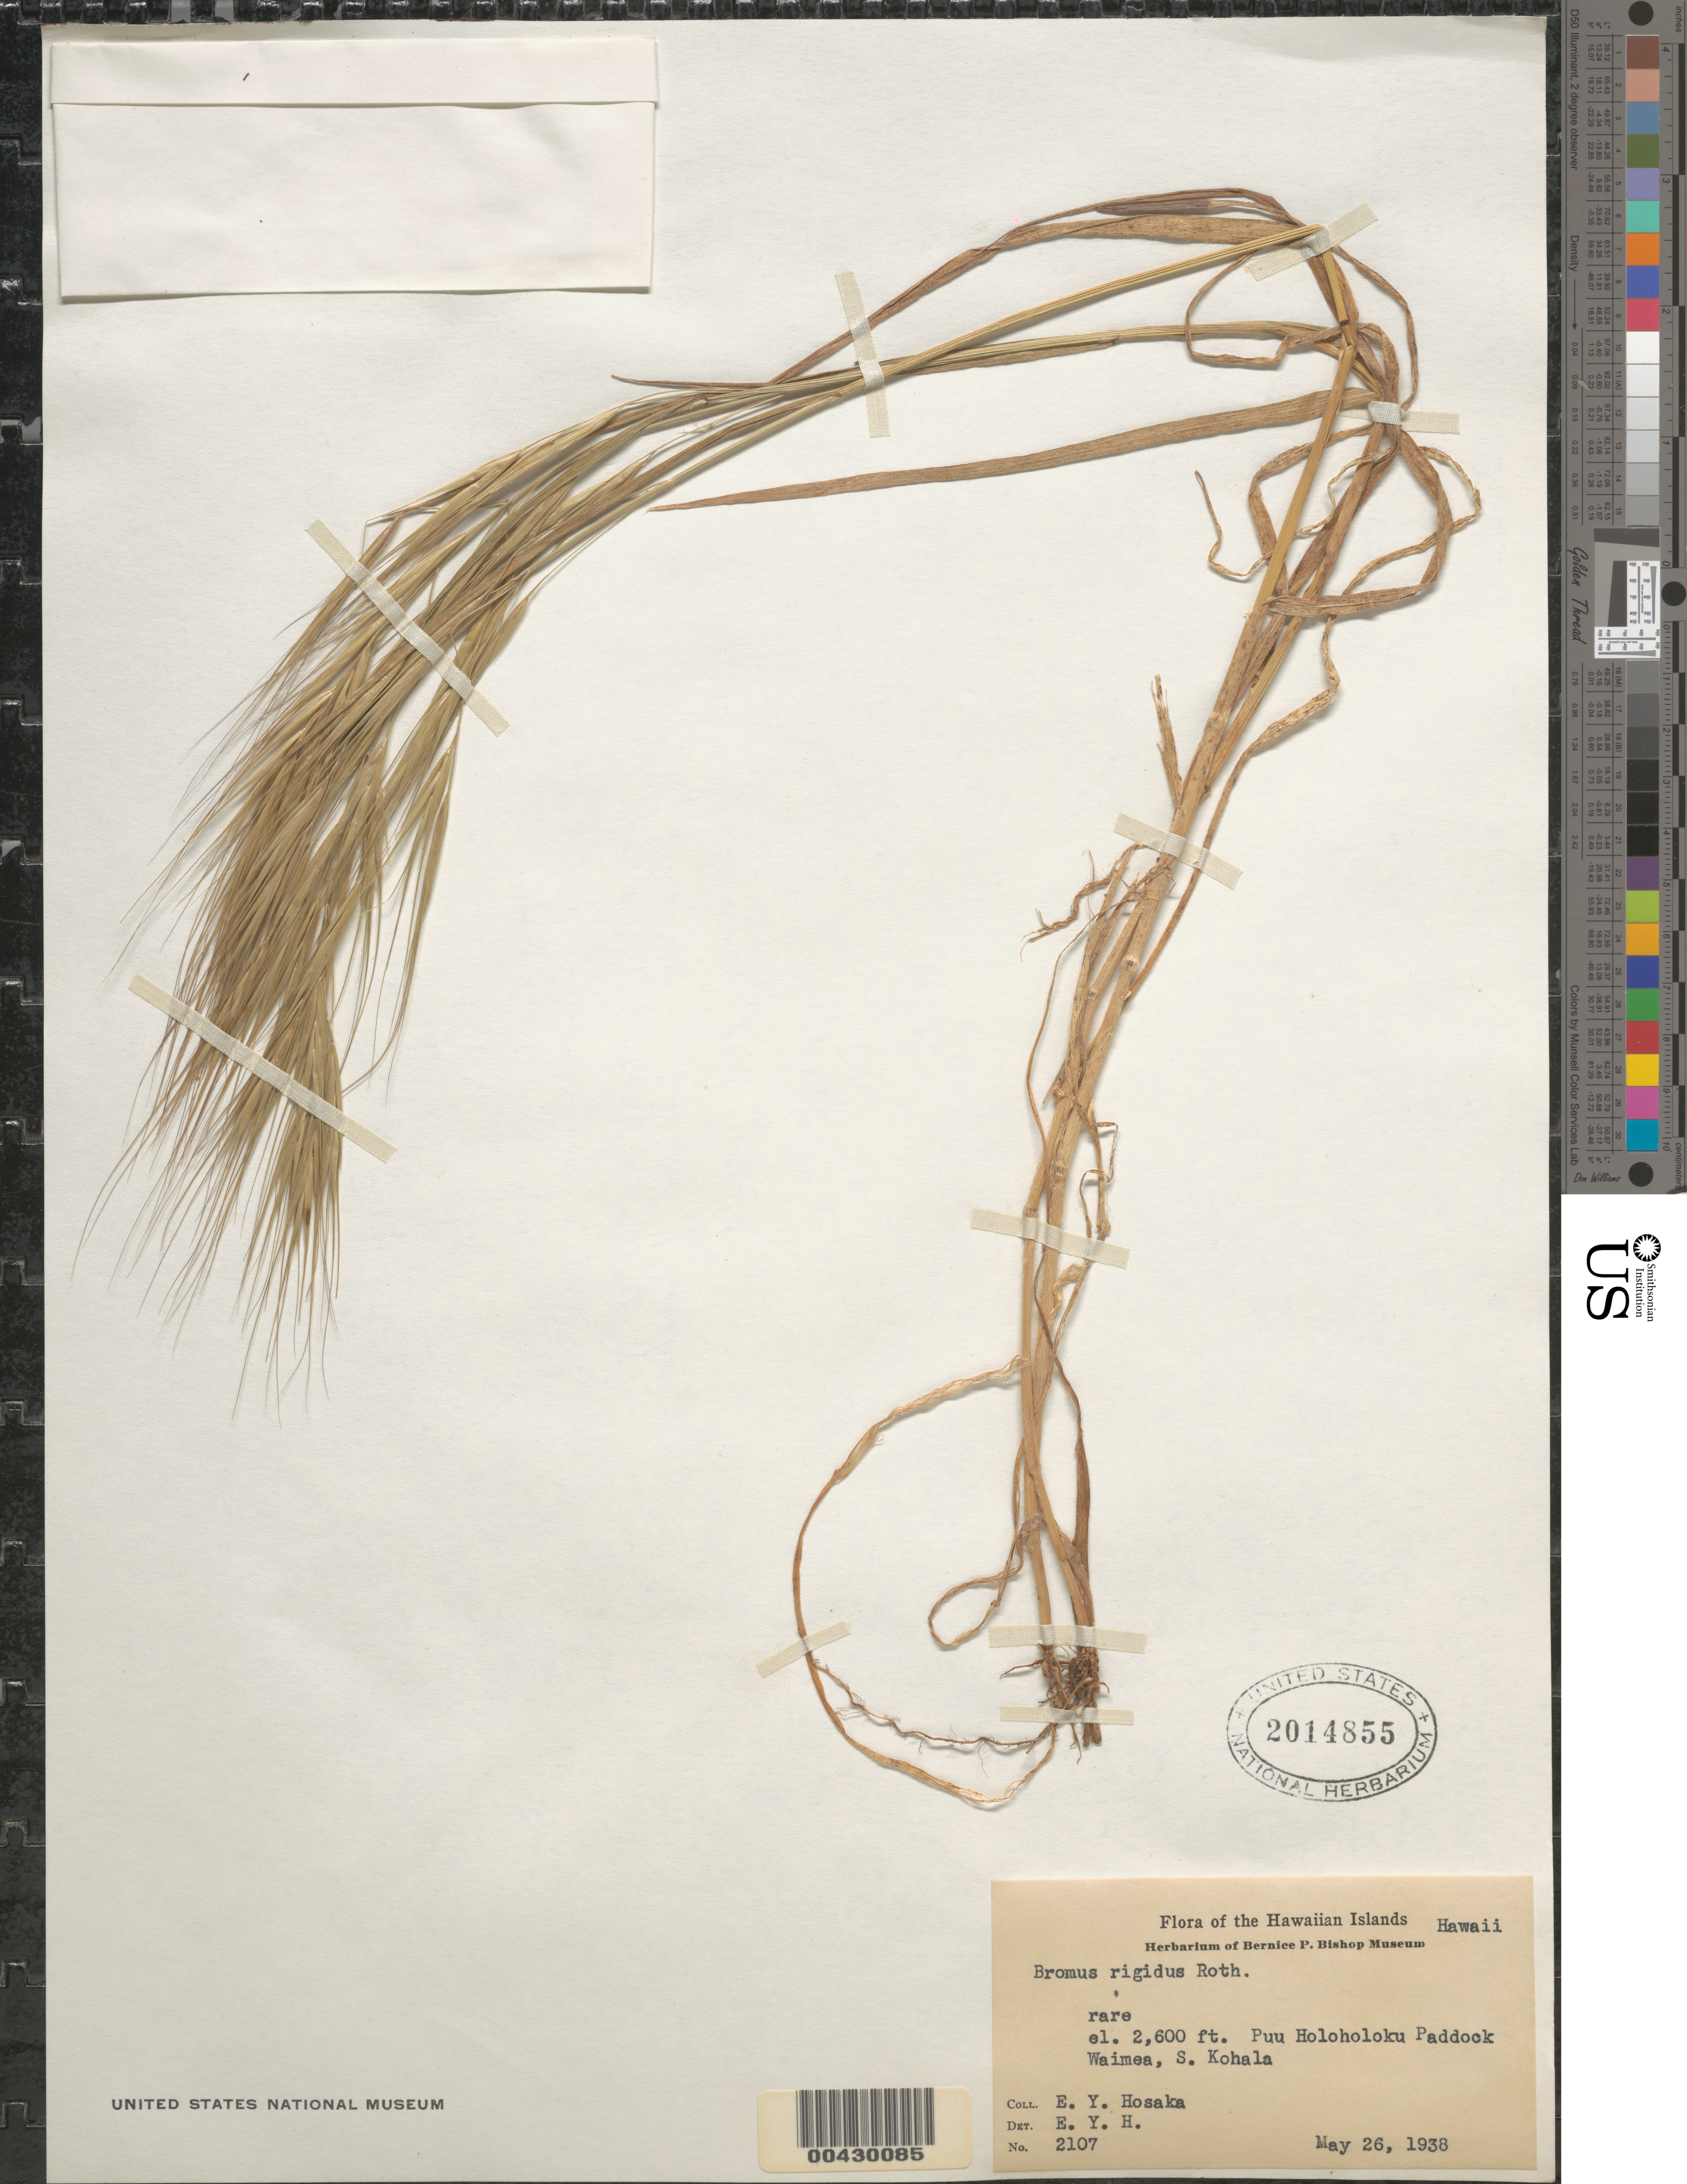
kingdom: Plantae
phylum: Tracheophyta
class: Liliopsida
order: Poales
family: Poaceae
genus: Bromus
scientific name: Bromus diandrus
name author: Roth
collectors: E. Y. Hosaka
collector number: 2107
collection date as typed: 26 May 1938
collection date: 1938-05-26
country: United States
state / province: Hawaii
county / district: Hawaii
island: Hawaii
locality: Puu Holoholoku Paddock, Waimea, South Kohala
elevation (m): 792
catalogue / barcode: US 2014855